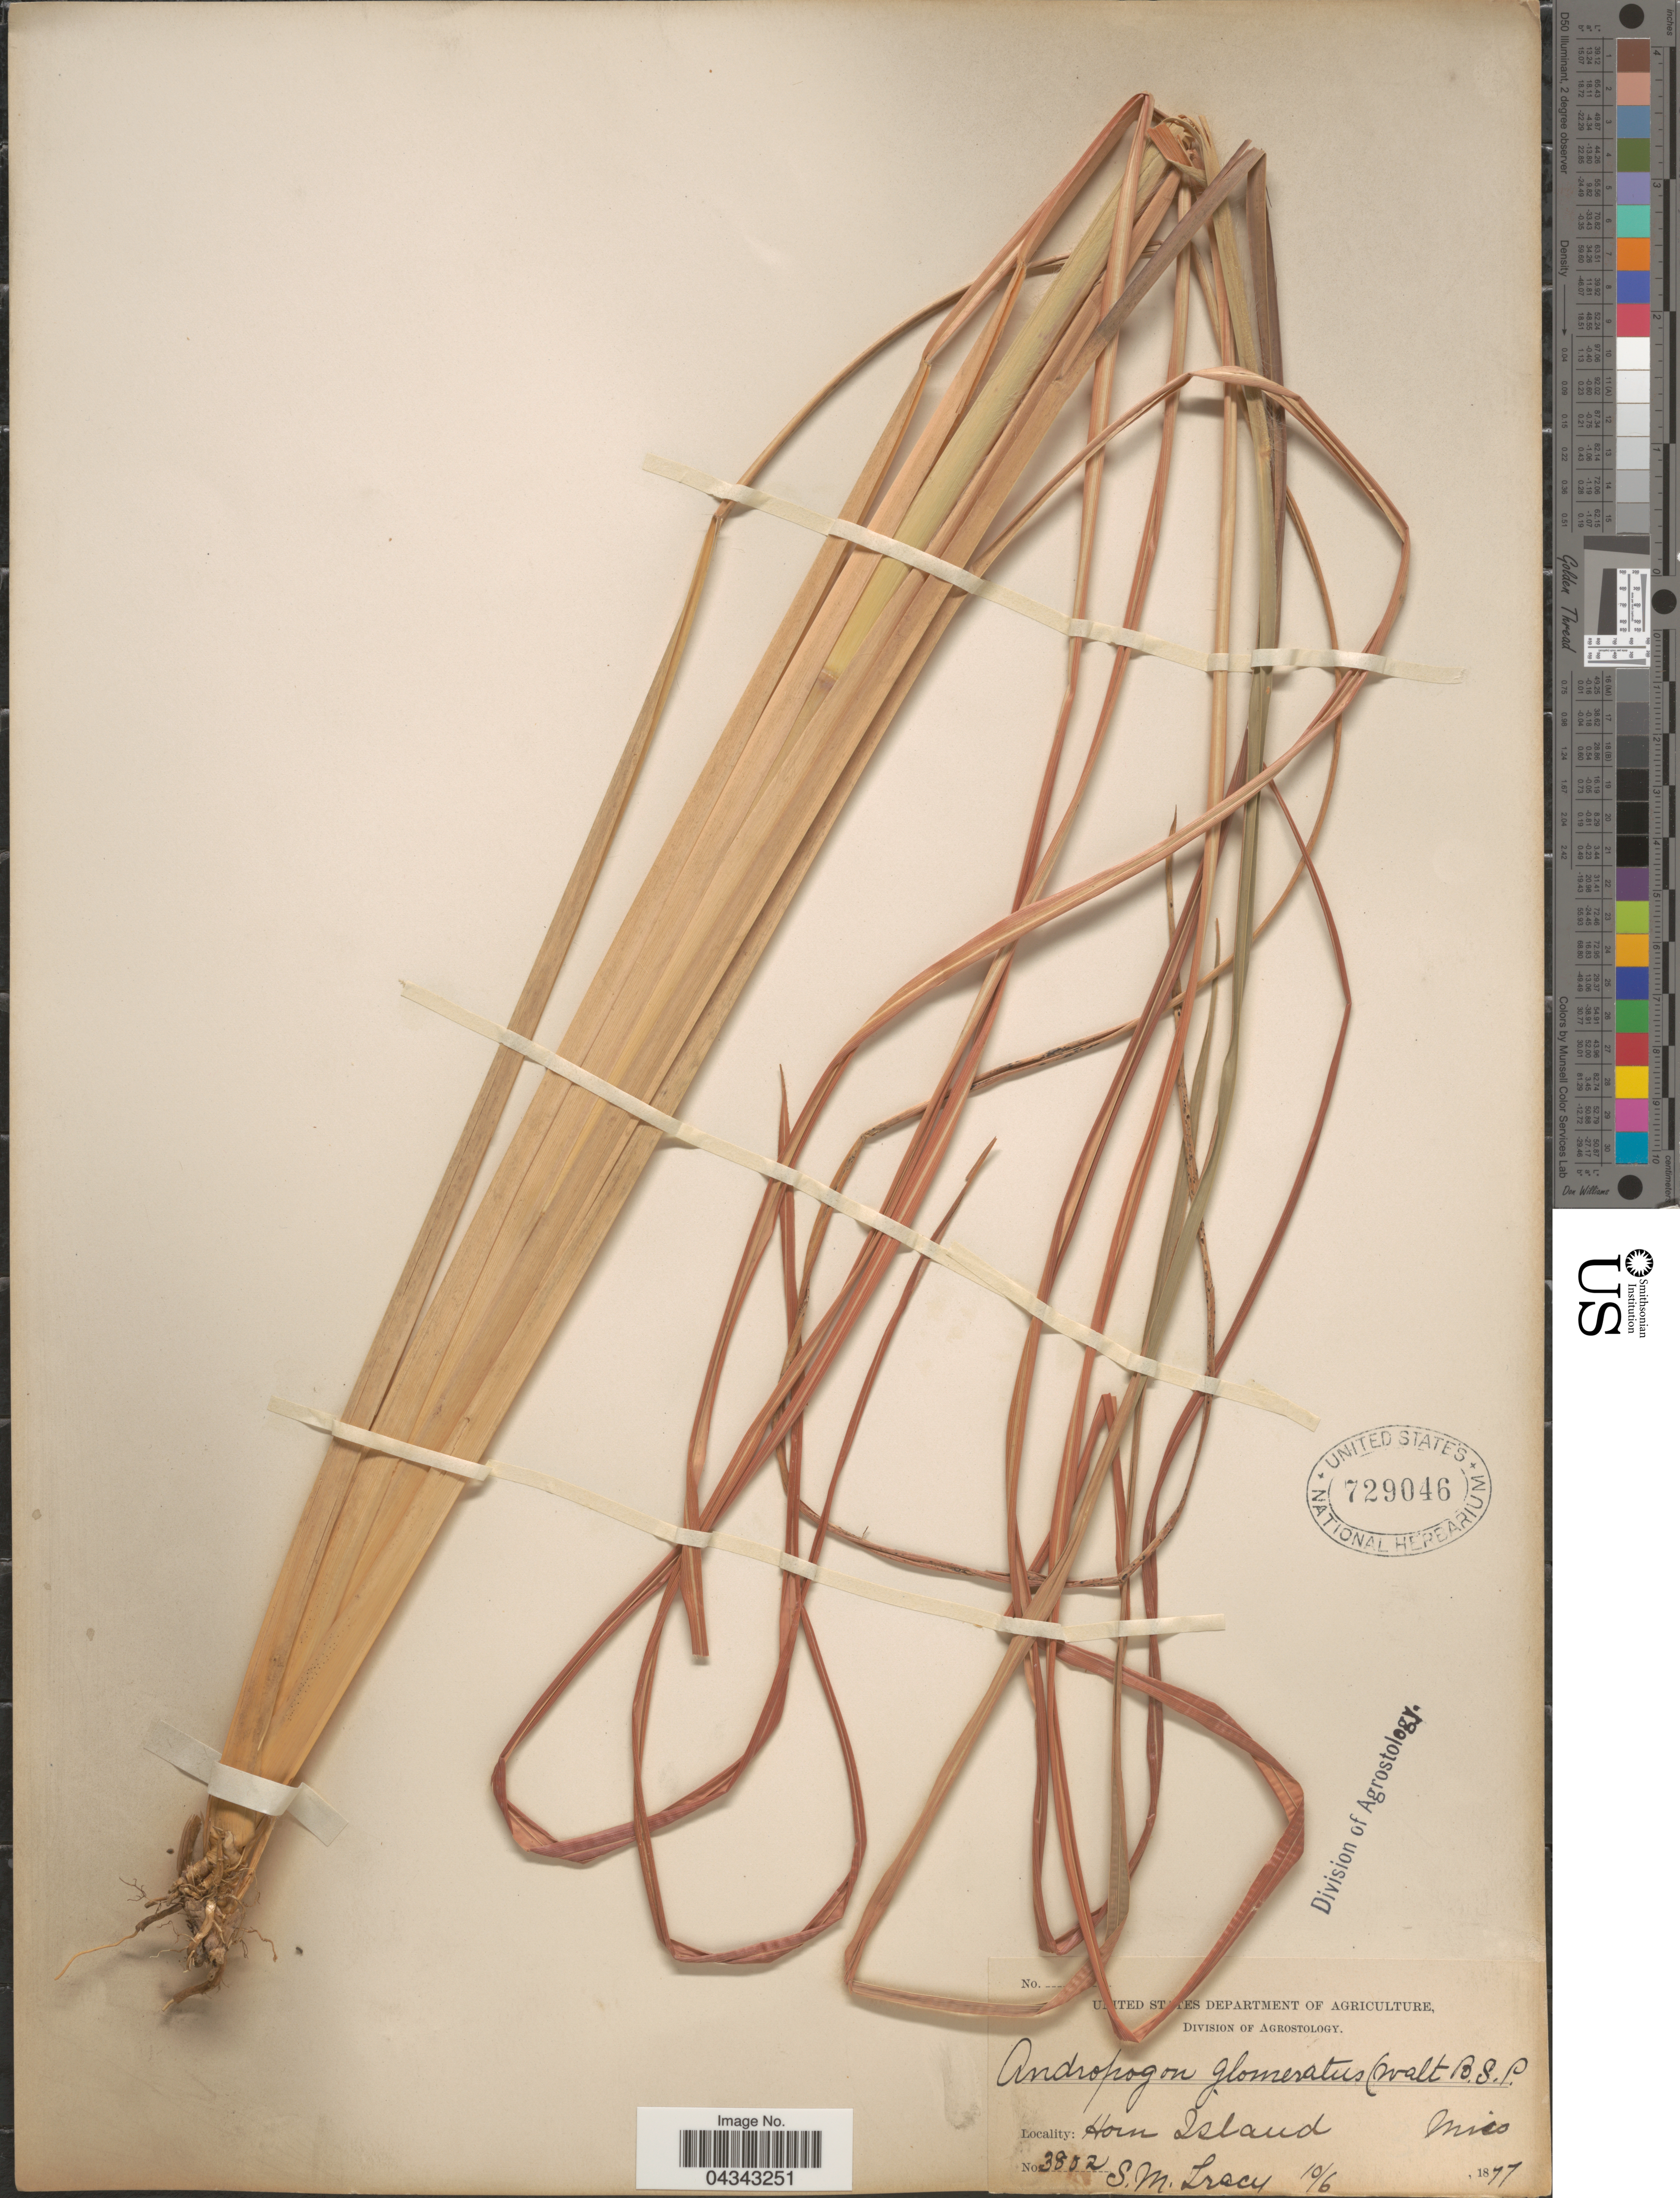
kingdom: Plantae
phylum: Tracheophyta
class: Liliopsida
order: Poales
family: Poaceae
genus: Andropogon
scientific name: Andropogon glomeratus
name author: (Walter) Britton, Stearns & Poggenb.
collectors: S. M. Tracy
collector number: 3802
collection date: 1877-10-06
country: United States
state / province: Mississippi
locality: Horn Island.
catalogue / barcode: US 729046